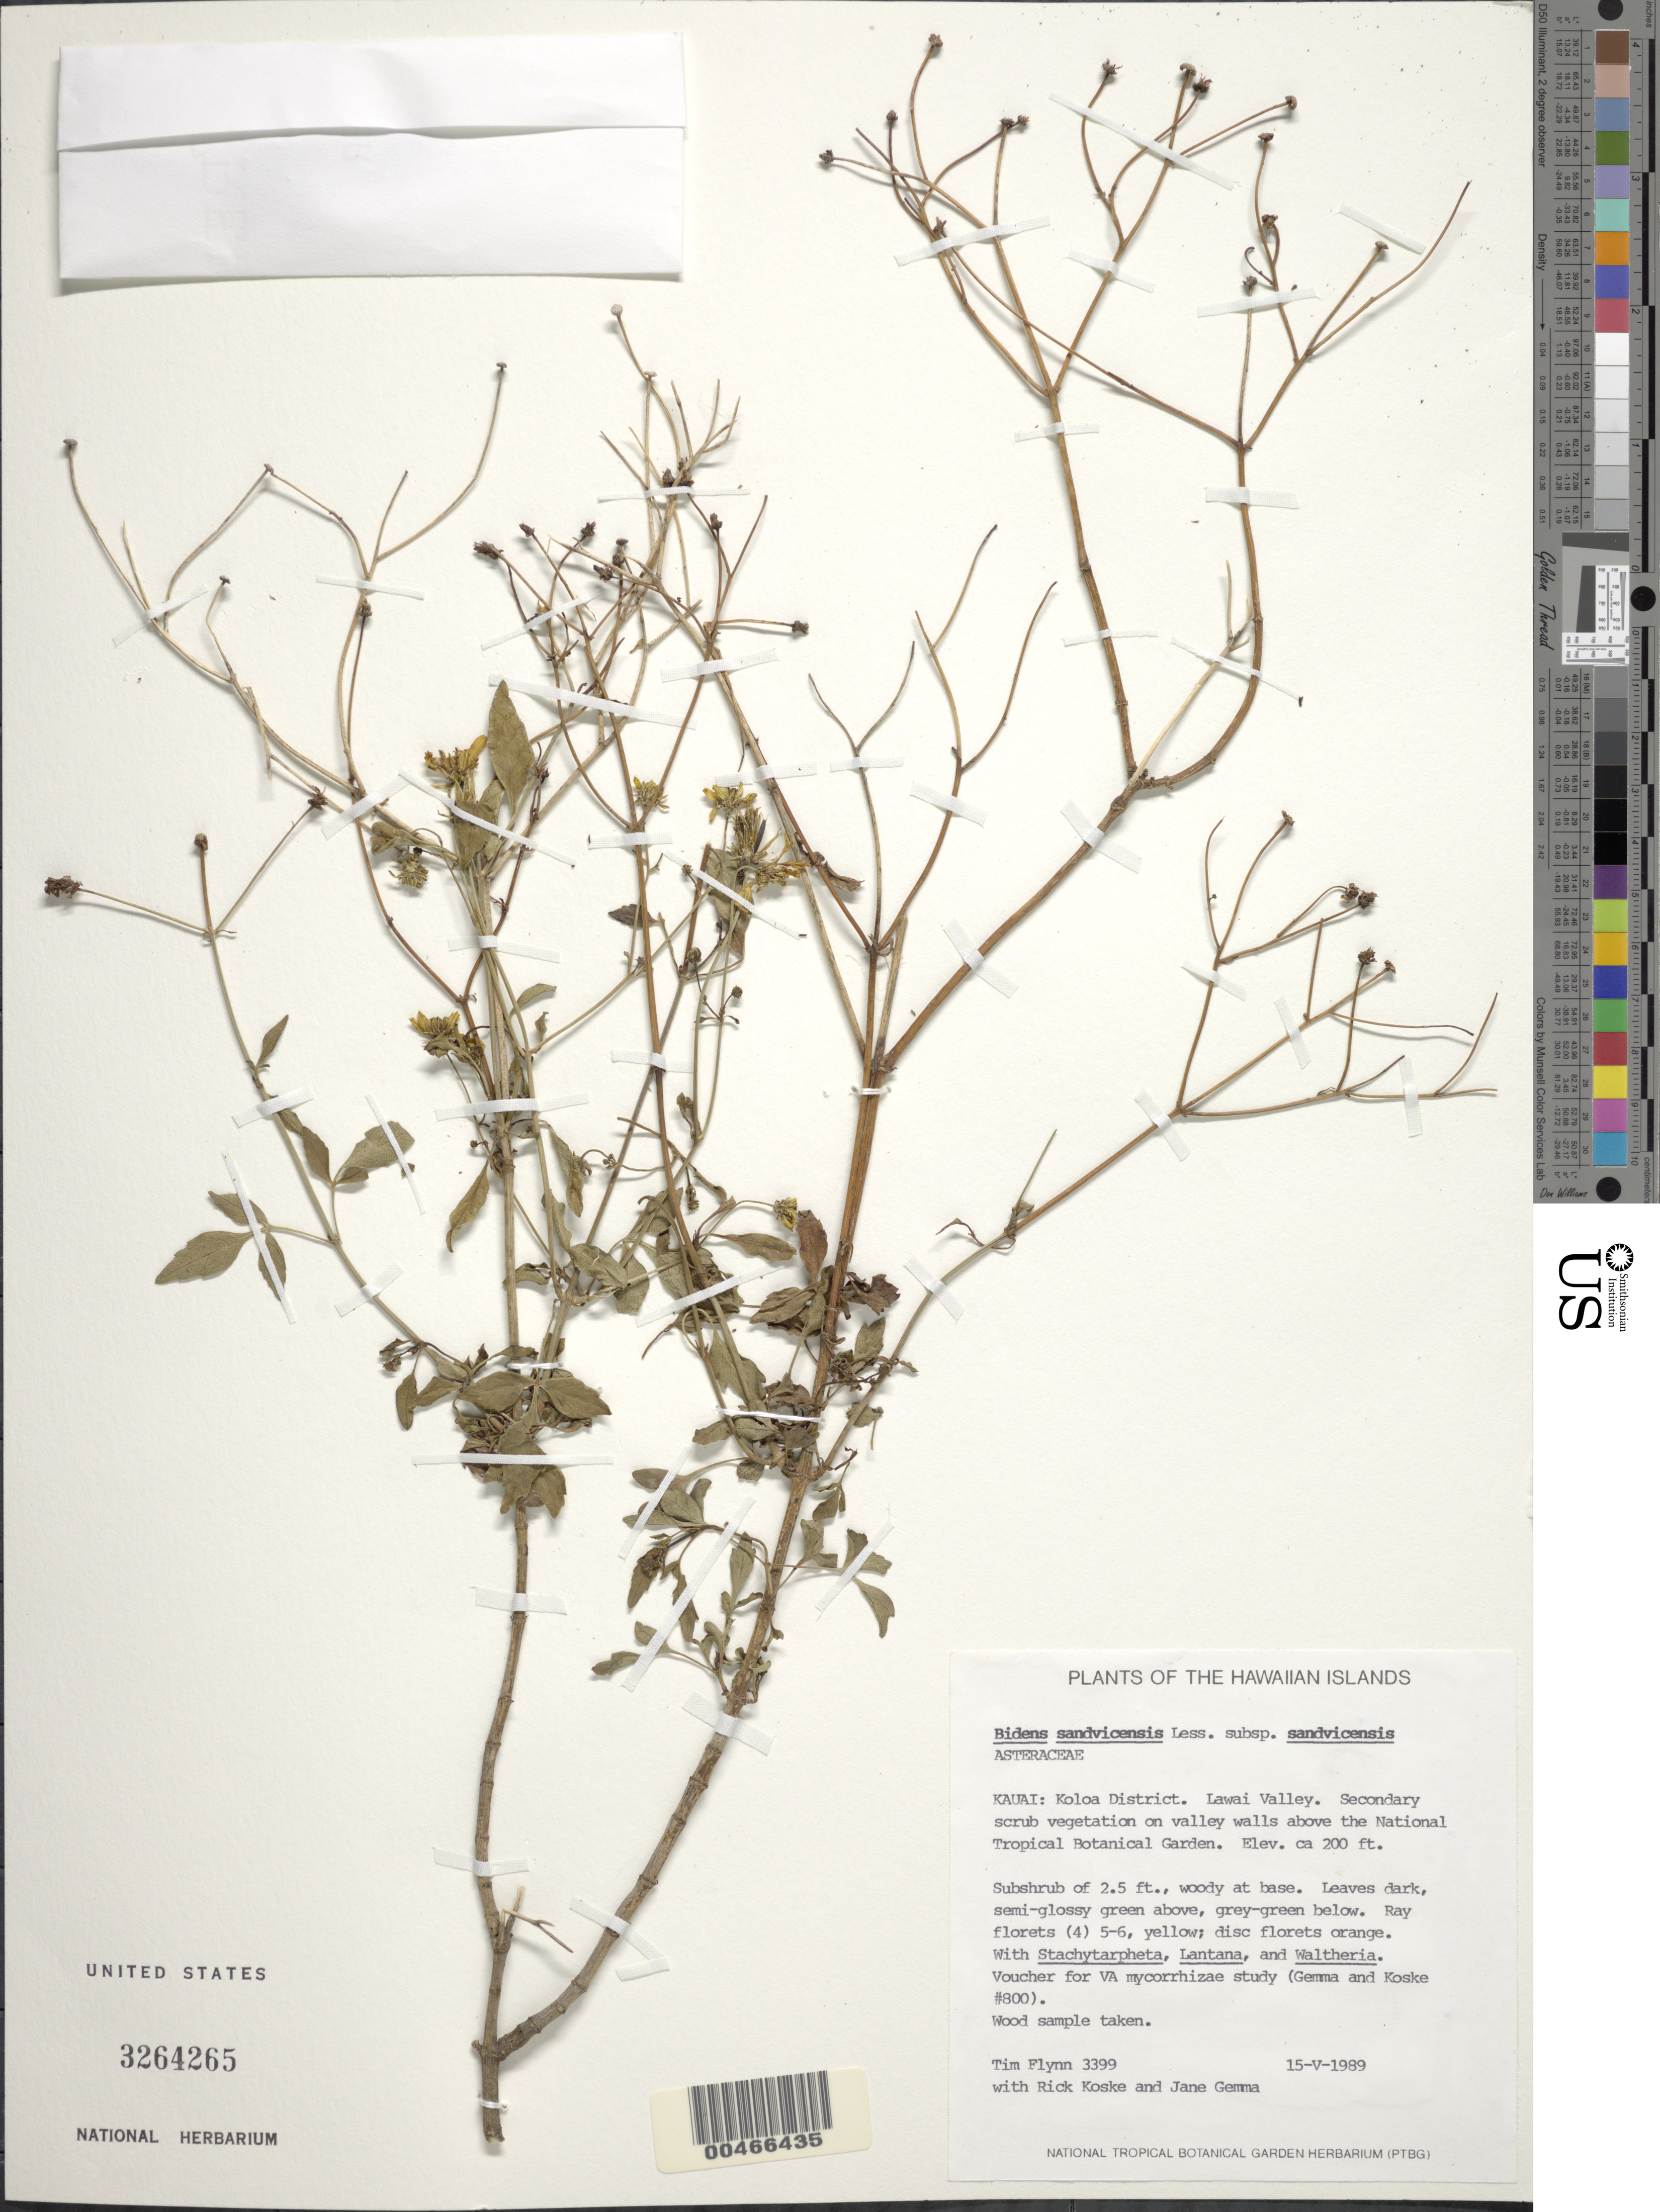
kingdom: Plantae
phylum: Tracheophyta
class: Magnoliopsida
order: Asterales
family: Asteraceae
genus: Bidens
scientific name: Bidens sandvicensis subsp. sandvicensis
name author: Less.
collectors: T. W. Flynn, R. Koske & J. Gemma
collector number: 3399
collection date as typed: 15 May 1989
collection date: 1989-05-15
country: United States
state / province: Hawaii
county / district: Kauai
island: Kaua'i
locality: Koloa Dist. Lawai Valley. above the National Tropical Botanical Garden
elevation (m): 61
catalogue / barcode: US 3264265